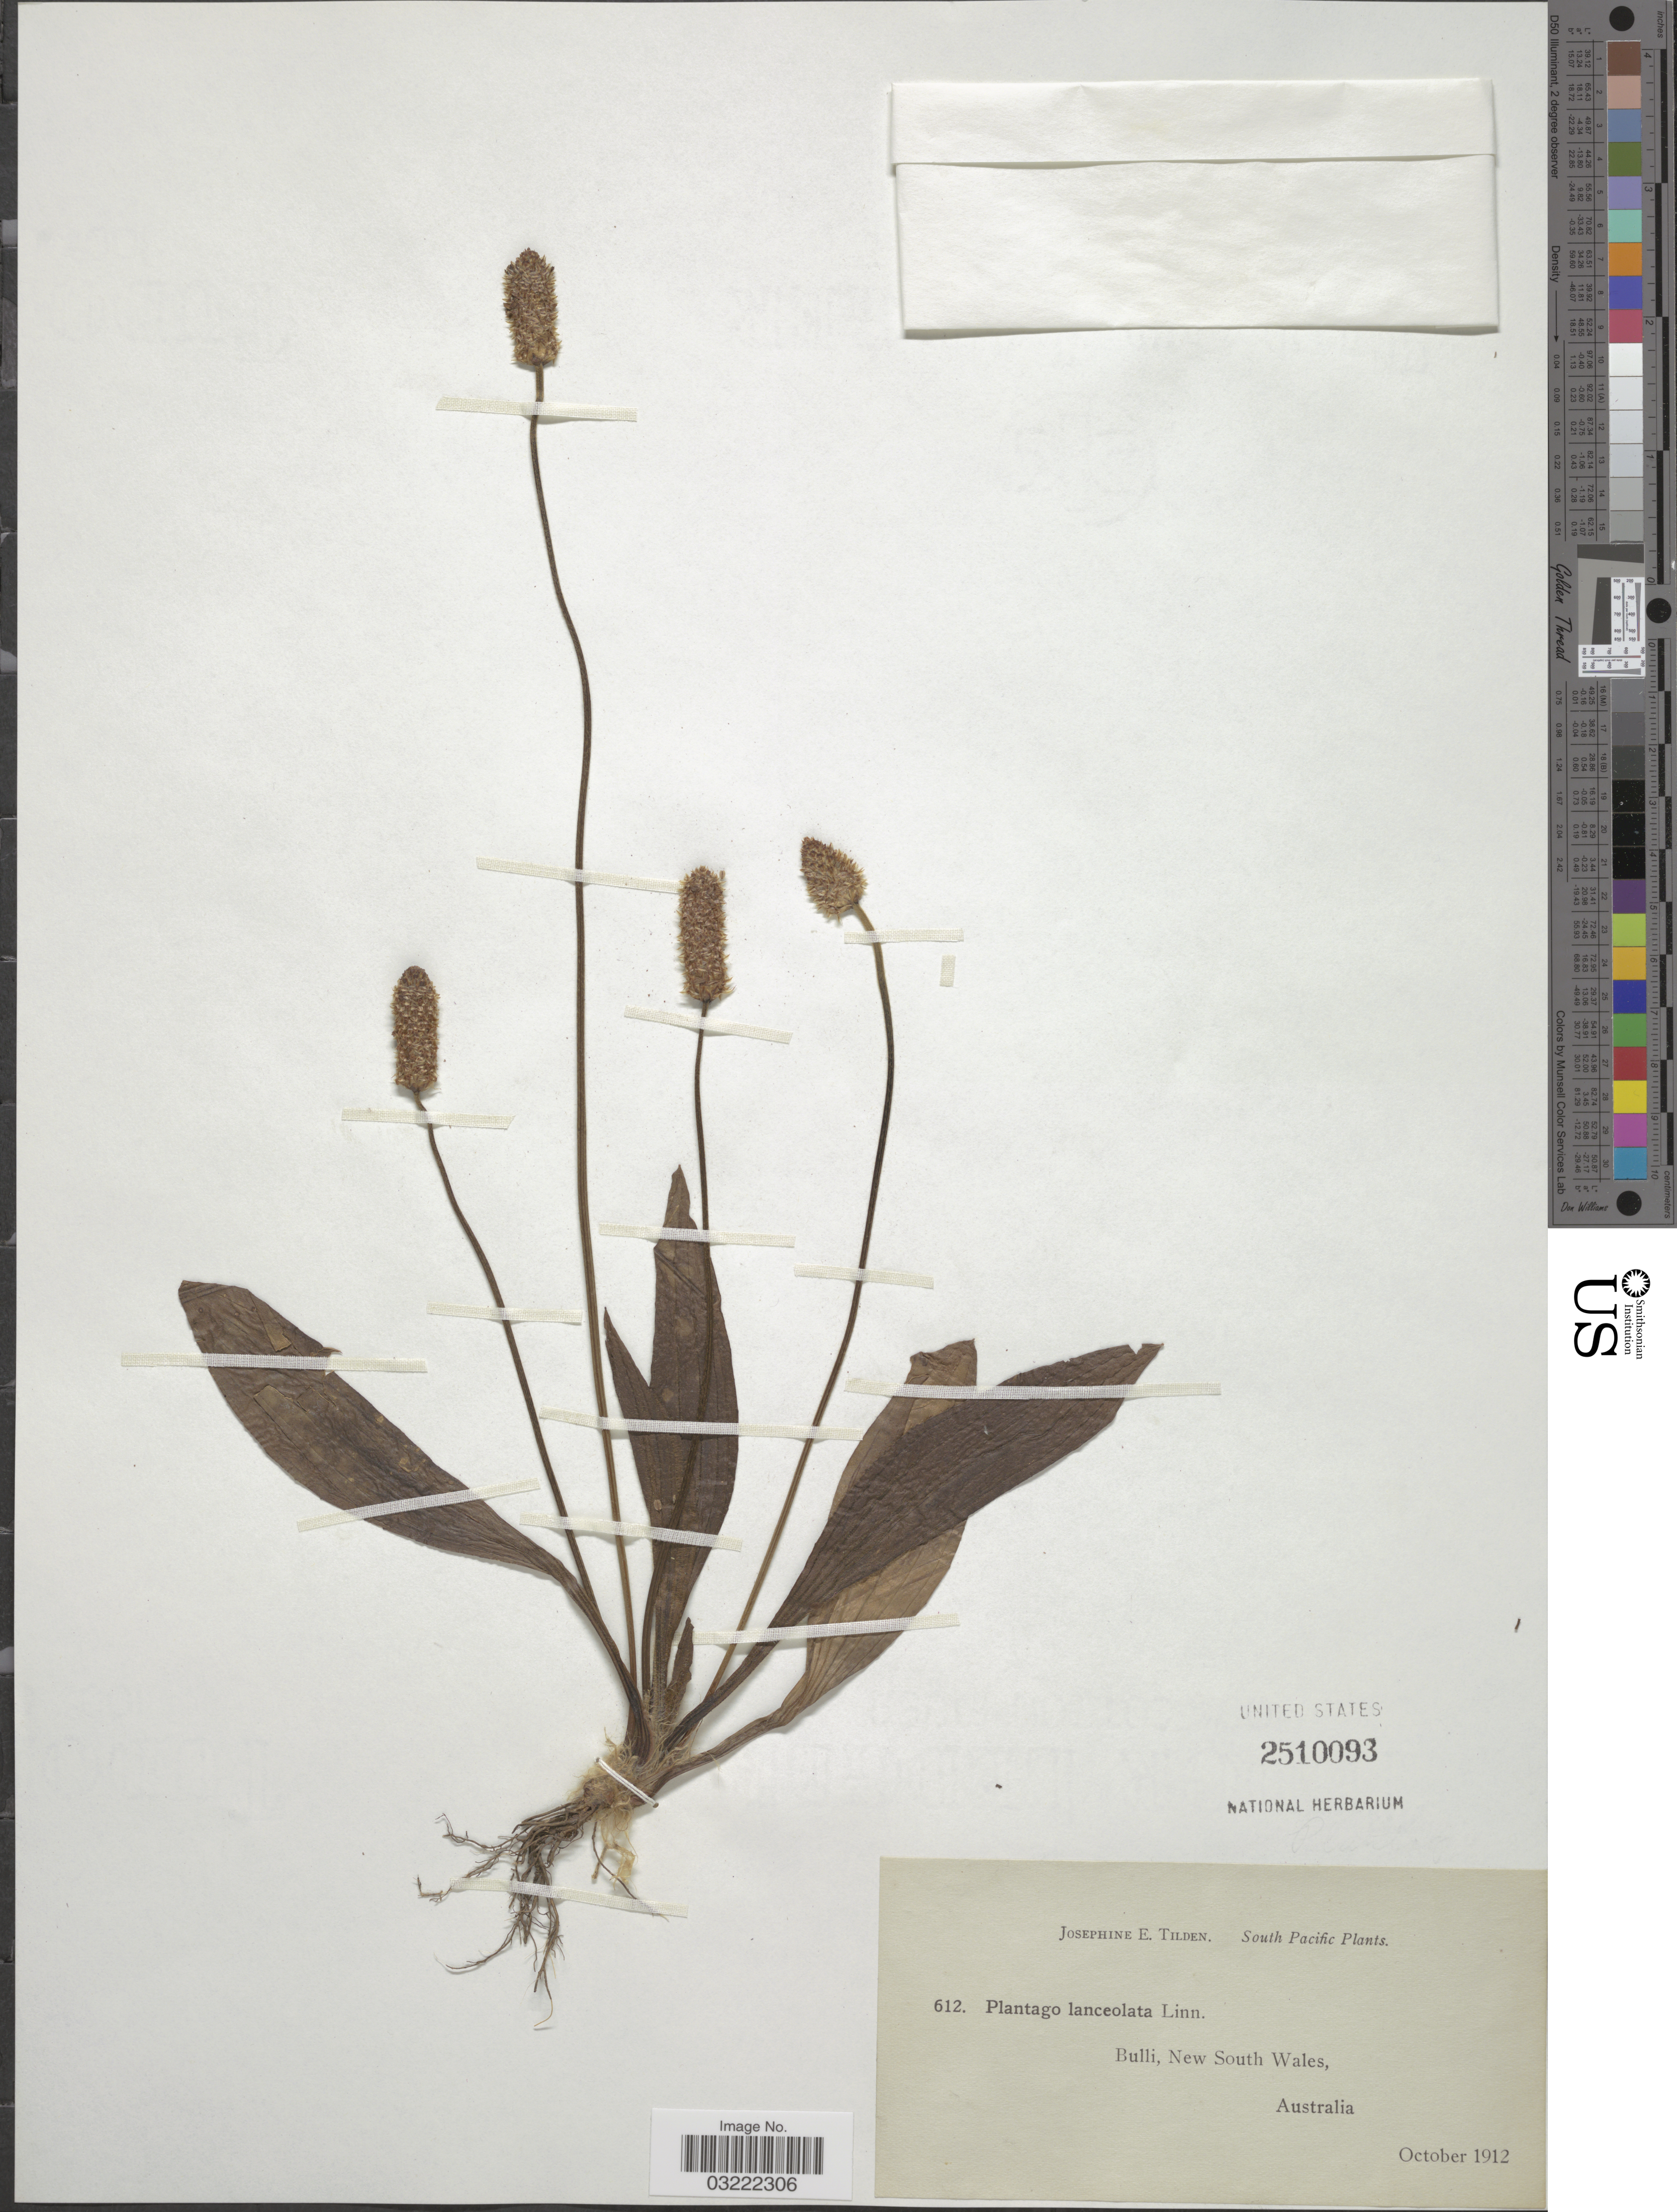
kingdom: Plantae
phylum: Tracheophyta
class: Magnoliopsida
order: Lamiales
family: Plantaginaceae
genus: Plantago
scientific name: Plantago lanceolata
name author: L.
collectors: J. E. Tilden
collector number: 612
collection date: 1912-10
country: Australia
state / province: New South Wales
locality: South Pacific, Bulli.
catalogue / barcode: US 2510093